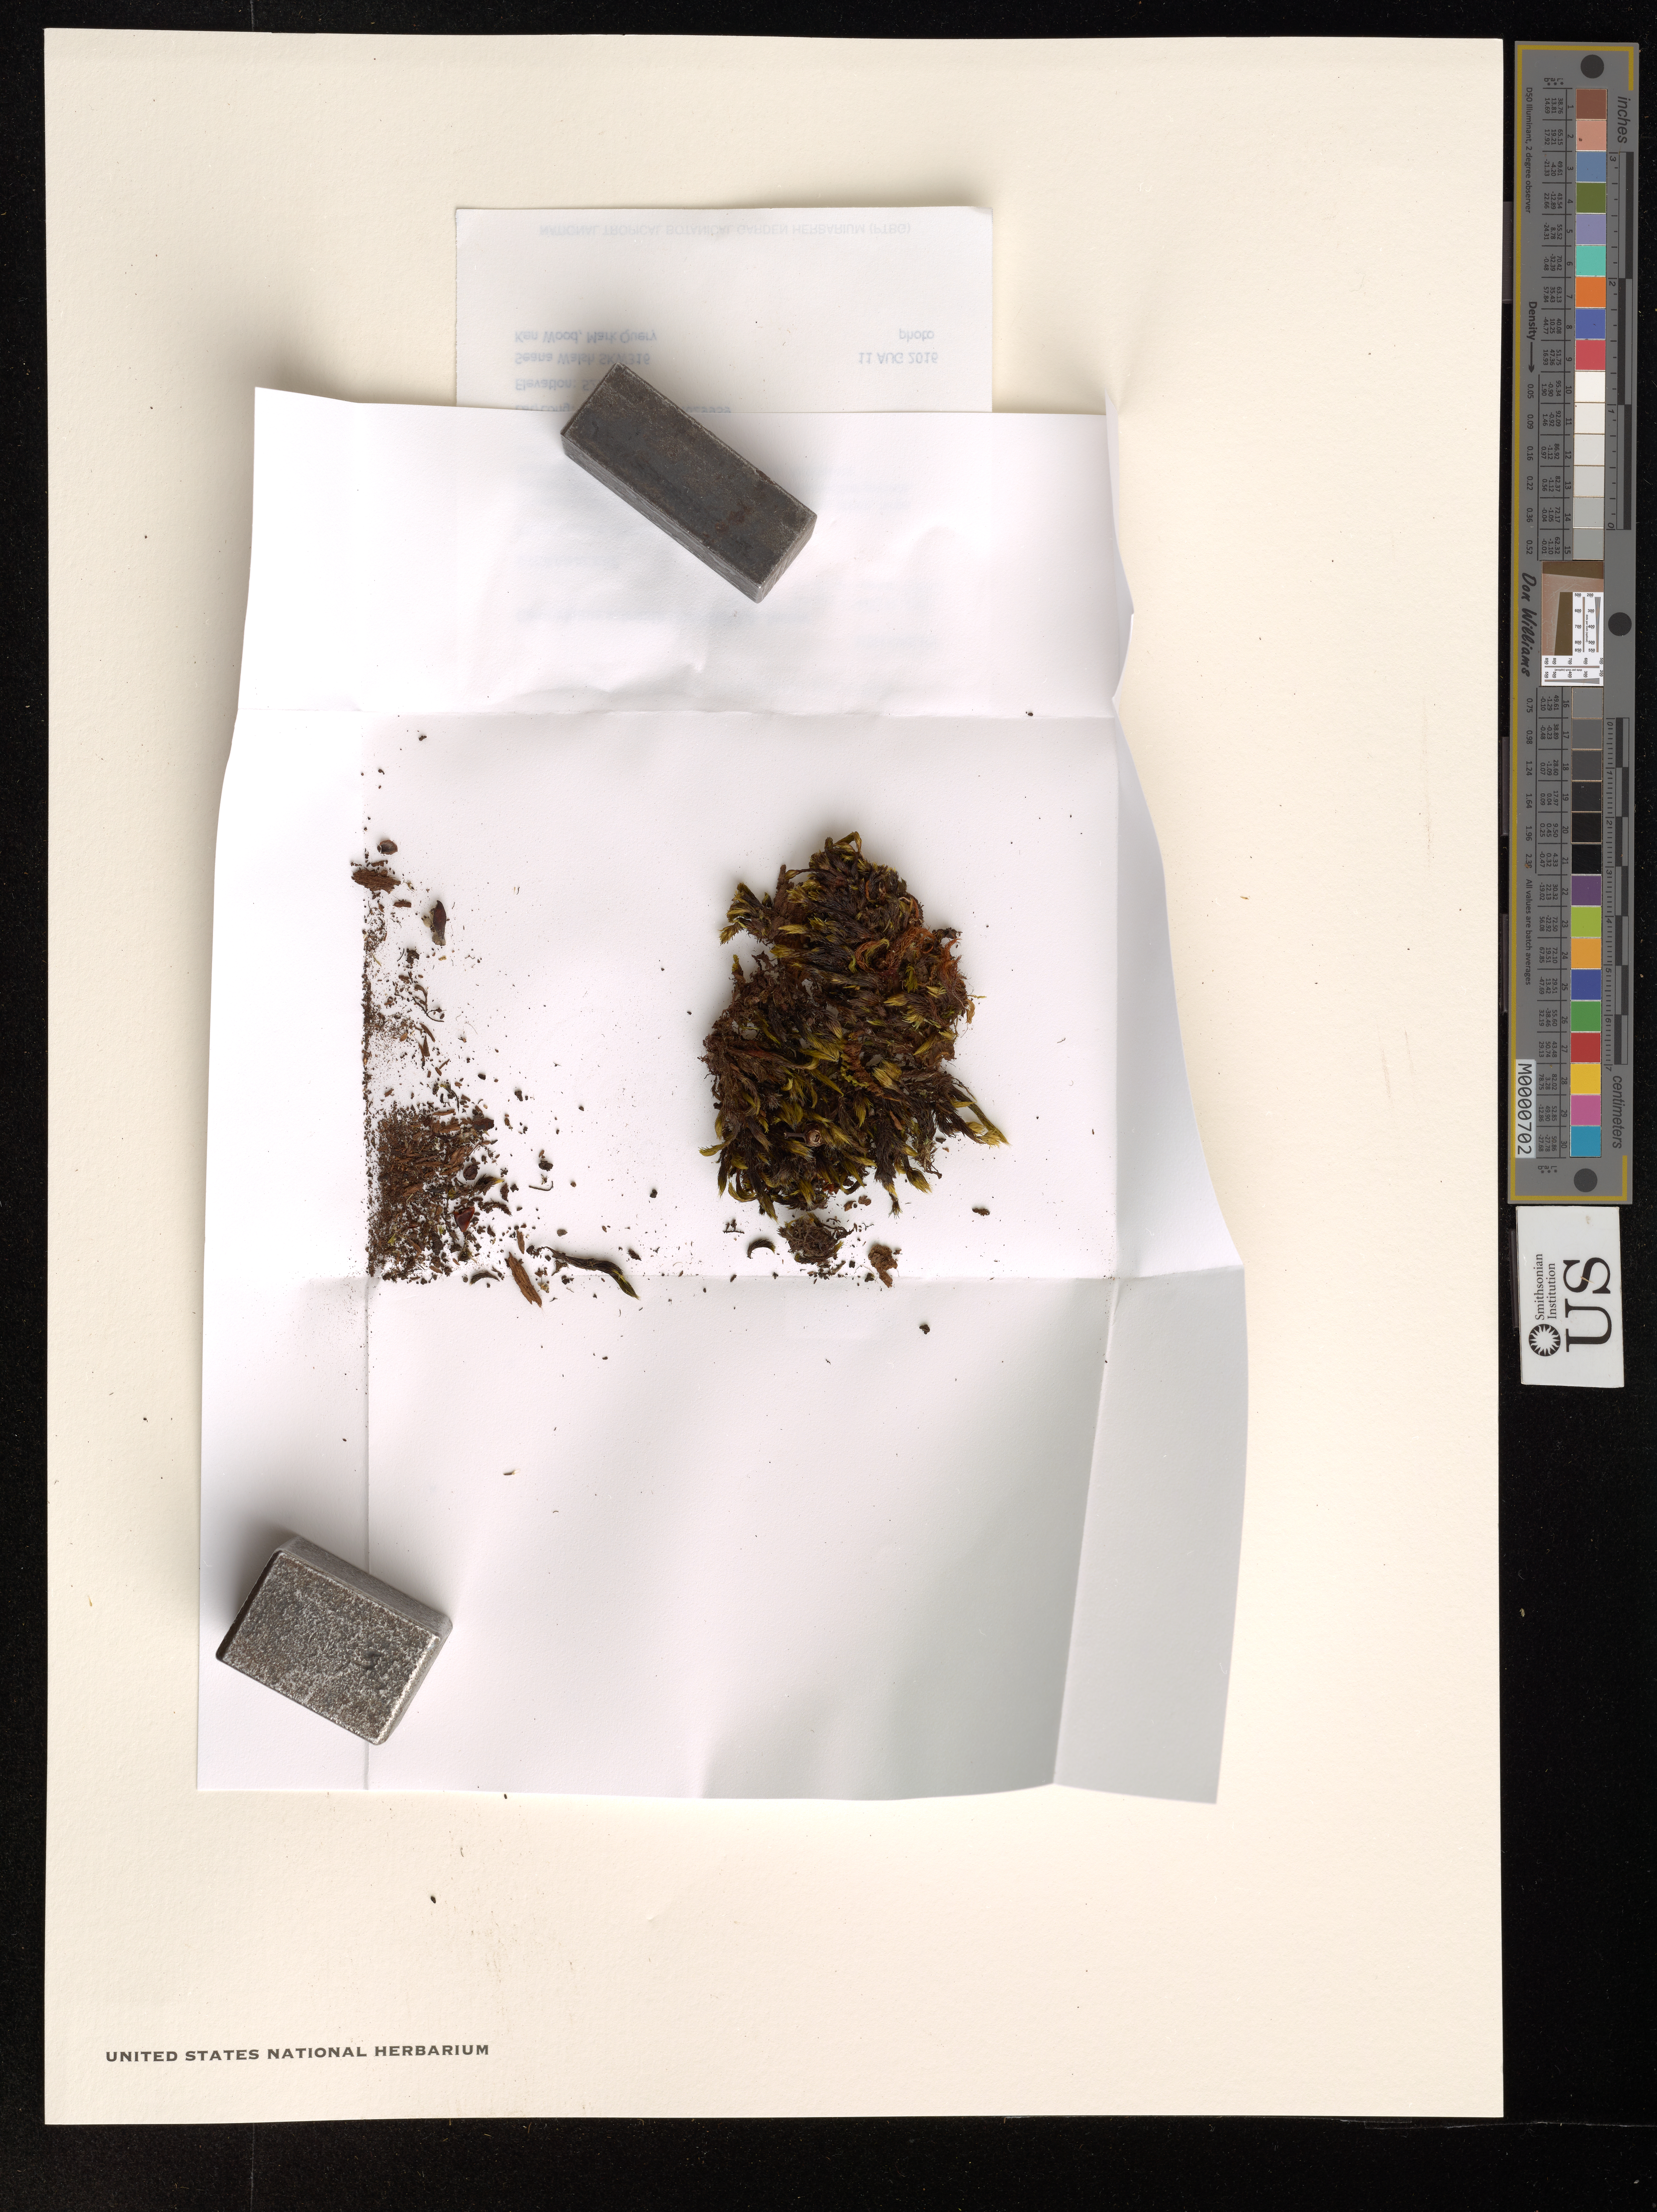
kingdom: Plantae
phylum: Bryophyta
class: Bryopsida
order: Dicranales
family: Leucobryaceae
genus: Campylopus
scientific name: Campylopus schmidii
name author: (Müll. Hal.) A. Jaeger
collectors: S. Walsh, K. R. Wood & M. Query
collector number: SKW316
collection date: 2016-08-11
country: United States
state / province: Hawaii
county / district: Kauai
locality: The Hawaiian Islands. Kauai Hanalei District. Pohakuao. Left side of main valley. On west facing, steep, large boulder slopes.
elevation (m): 529